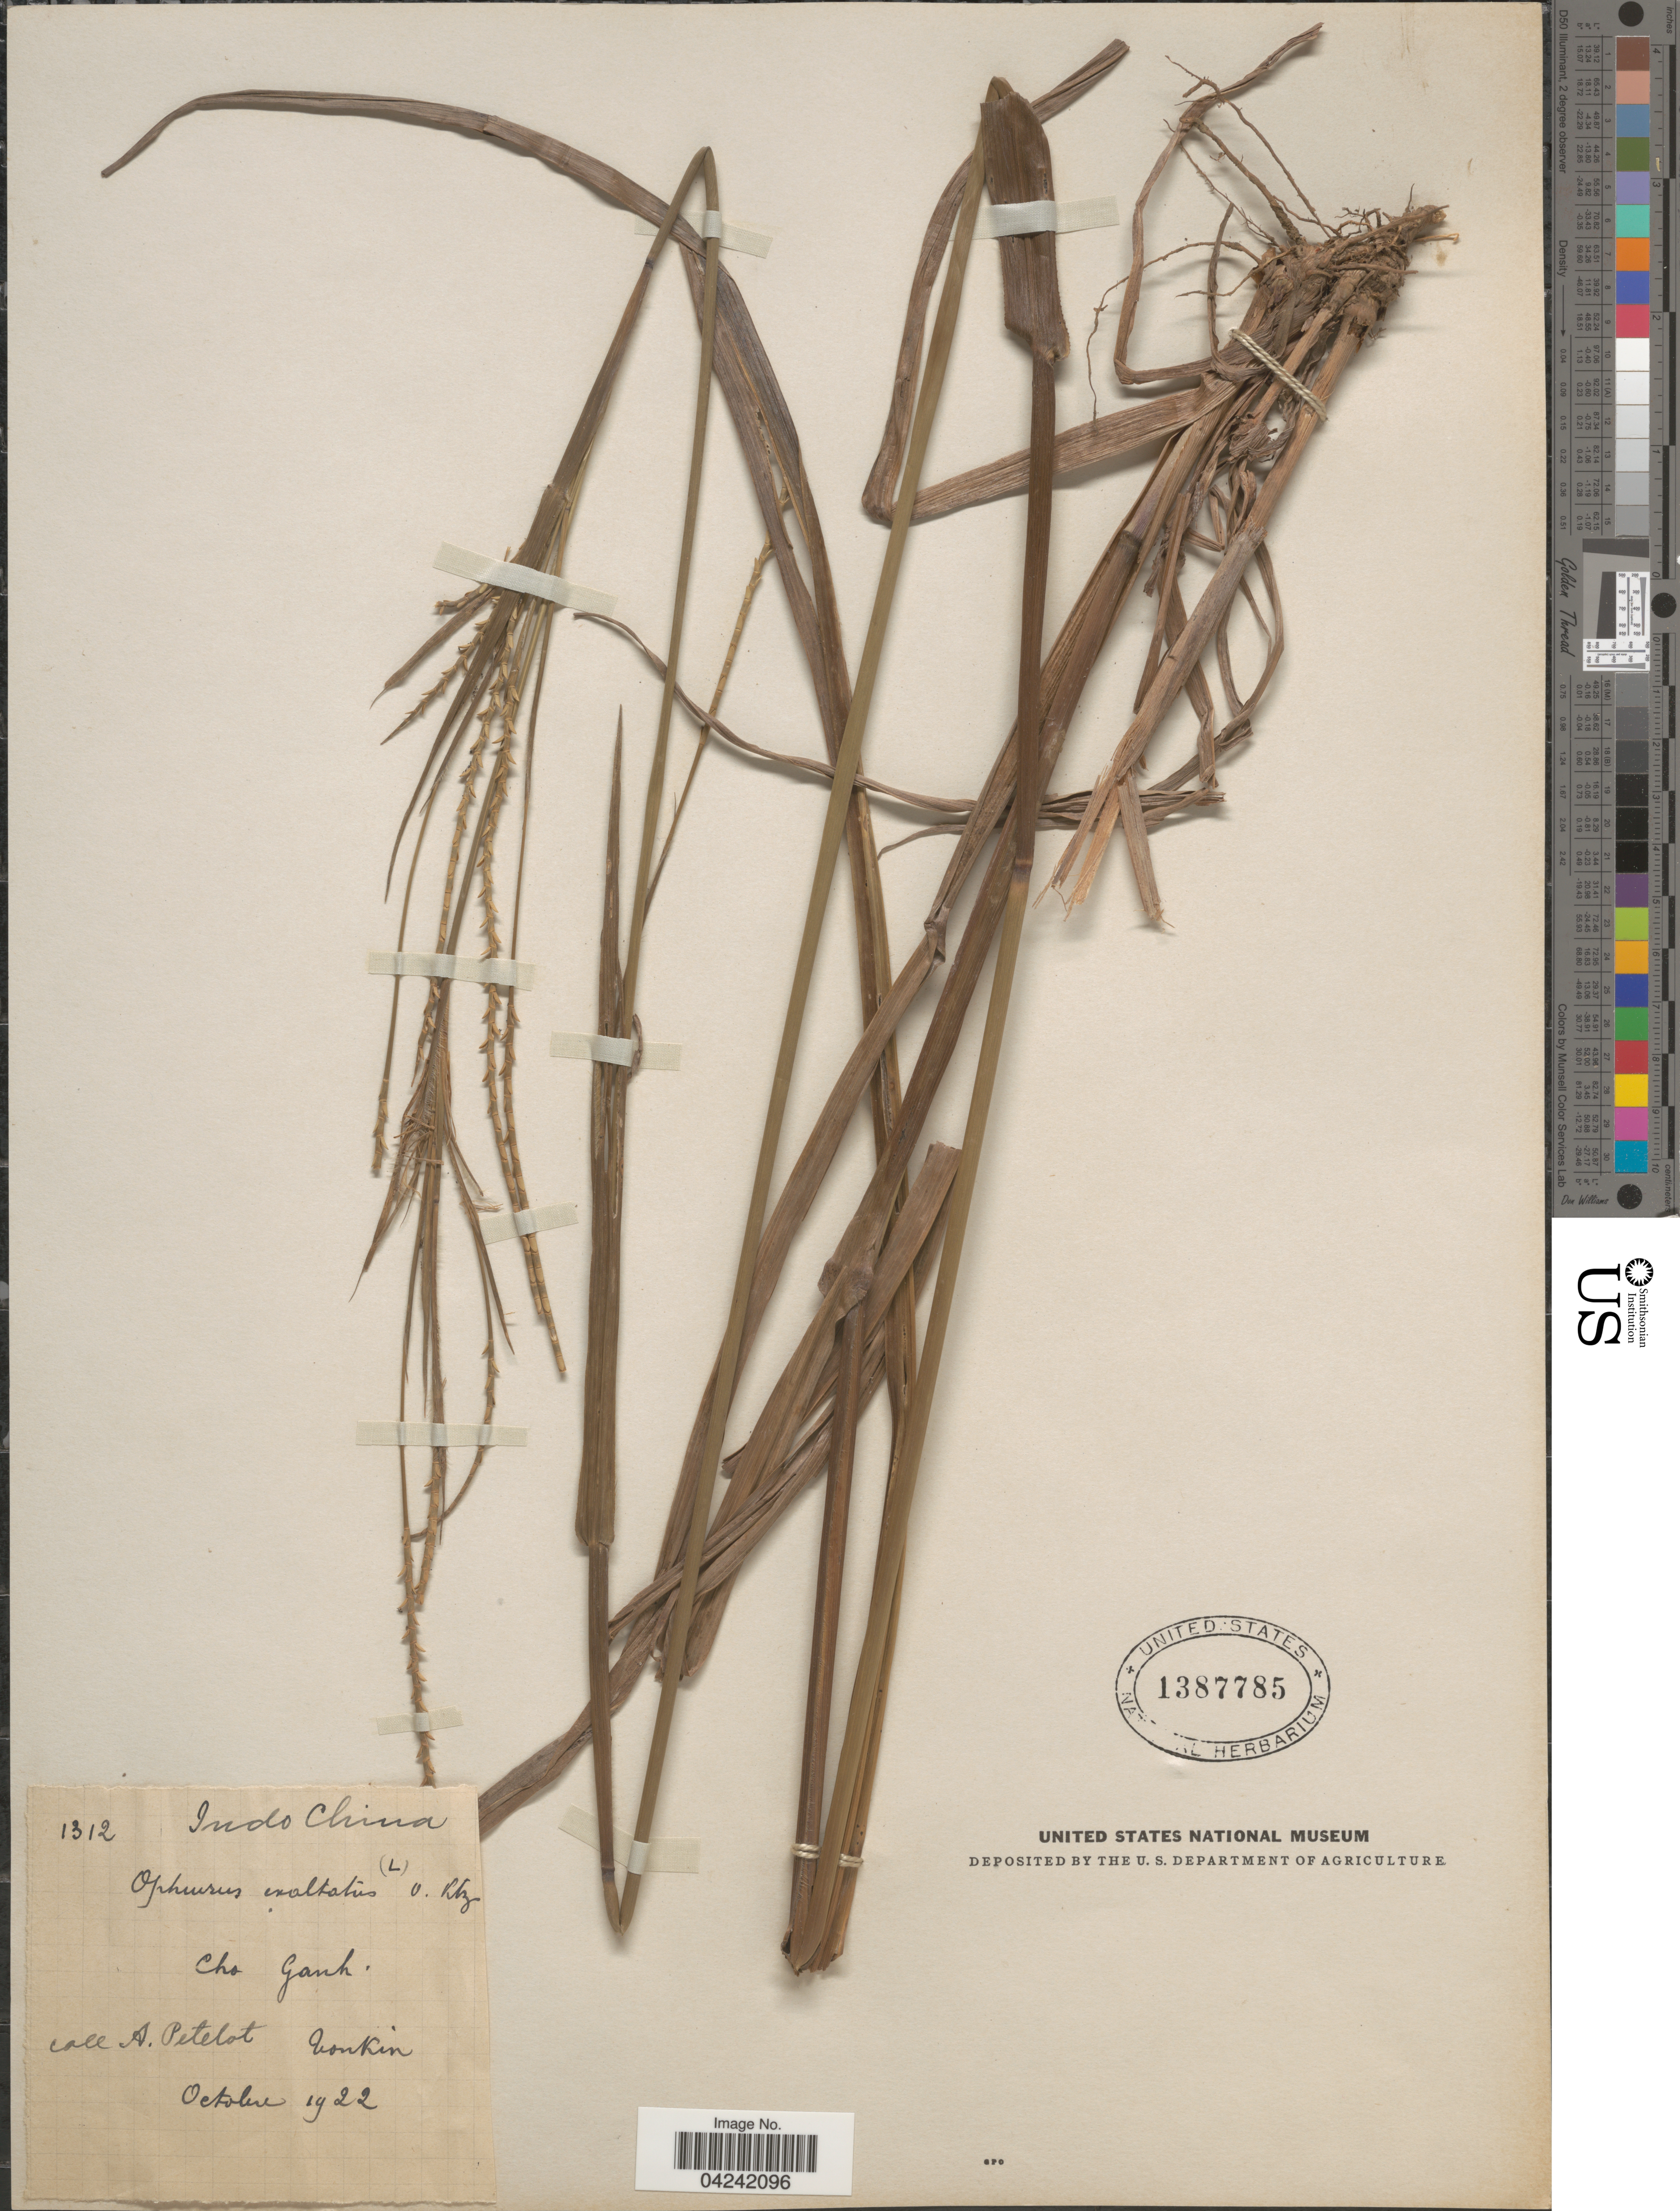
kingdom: Plantae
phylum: Tracheophyta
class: Liliopsida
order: Poales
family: Poaceae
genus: Ophiuros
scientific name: Ophiuros exaltatus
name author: (L.) Kuntze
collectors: A. Petelot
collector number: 1312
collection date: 1922-10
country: Vietnam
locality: Cho Ganh. Tonkin.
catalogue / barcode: US 1387785